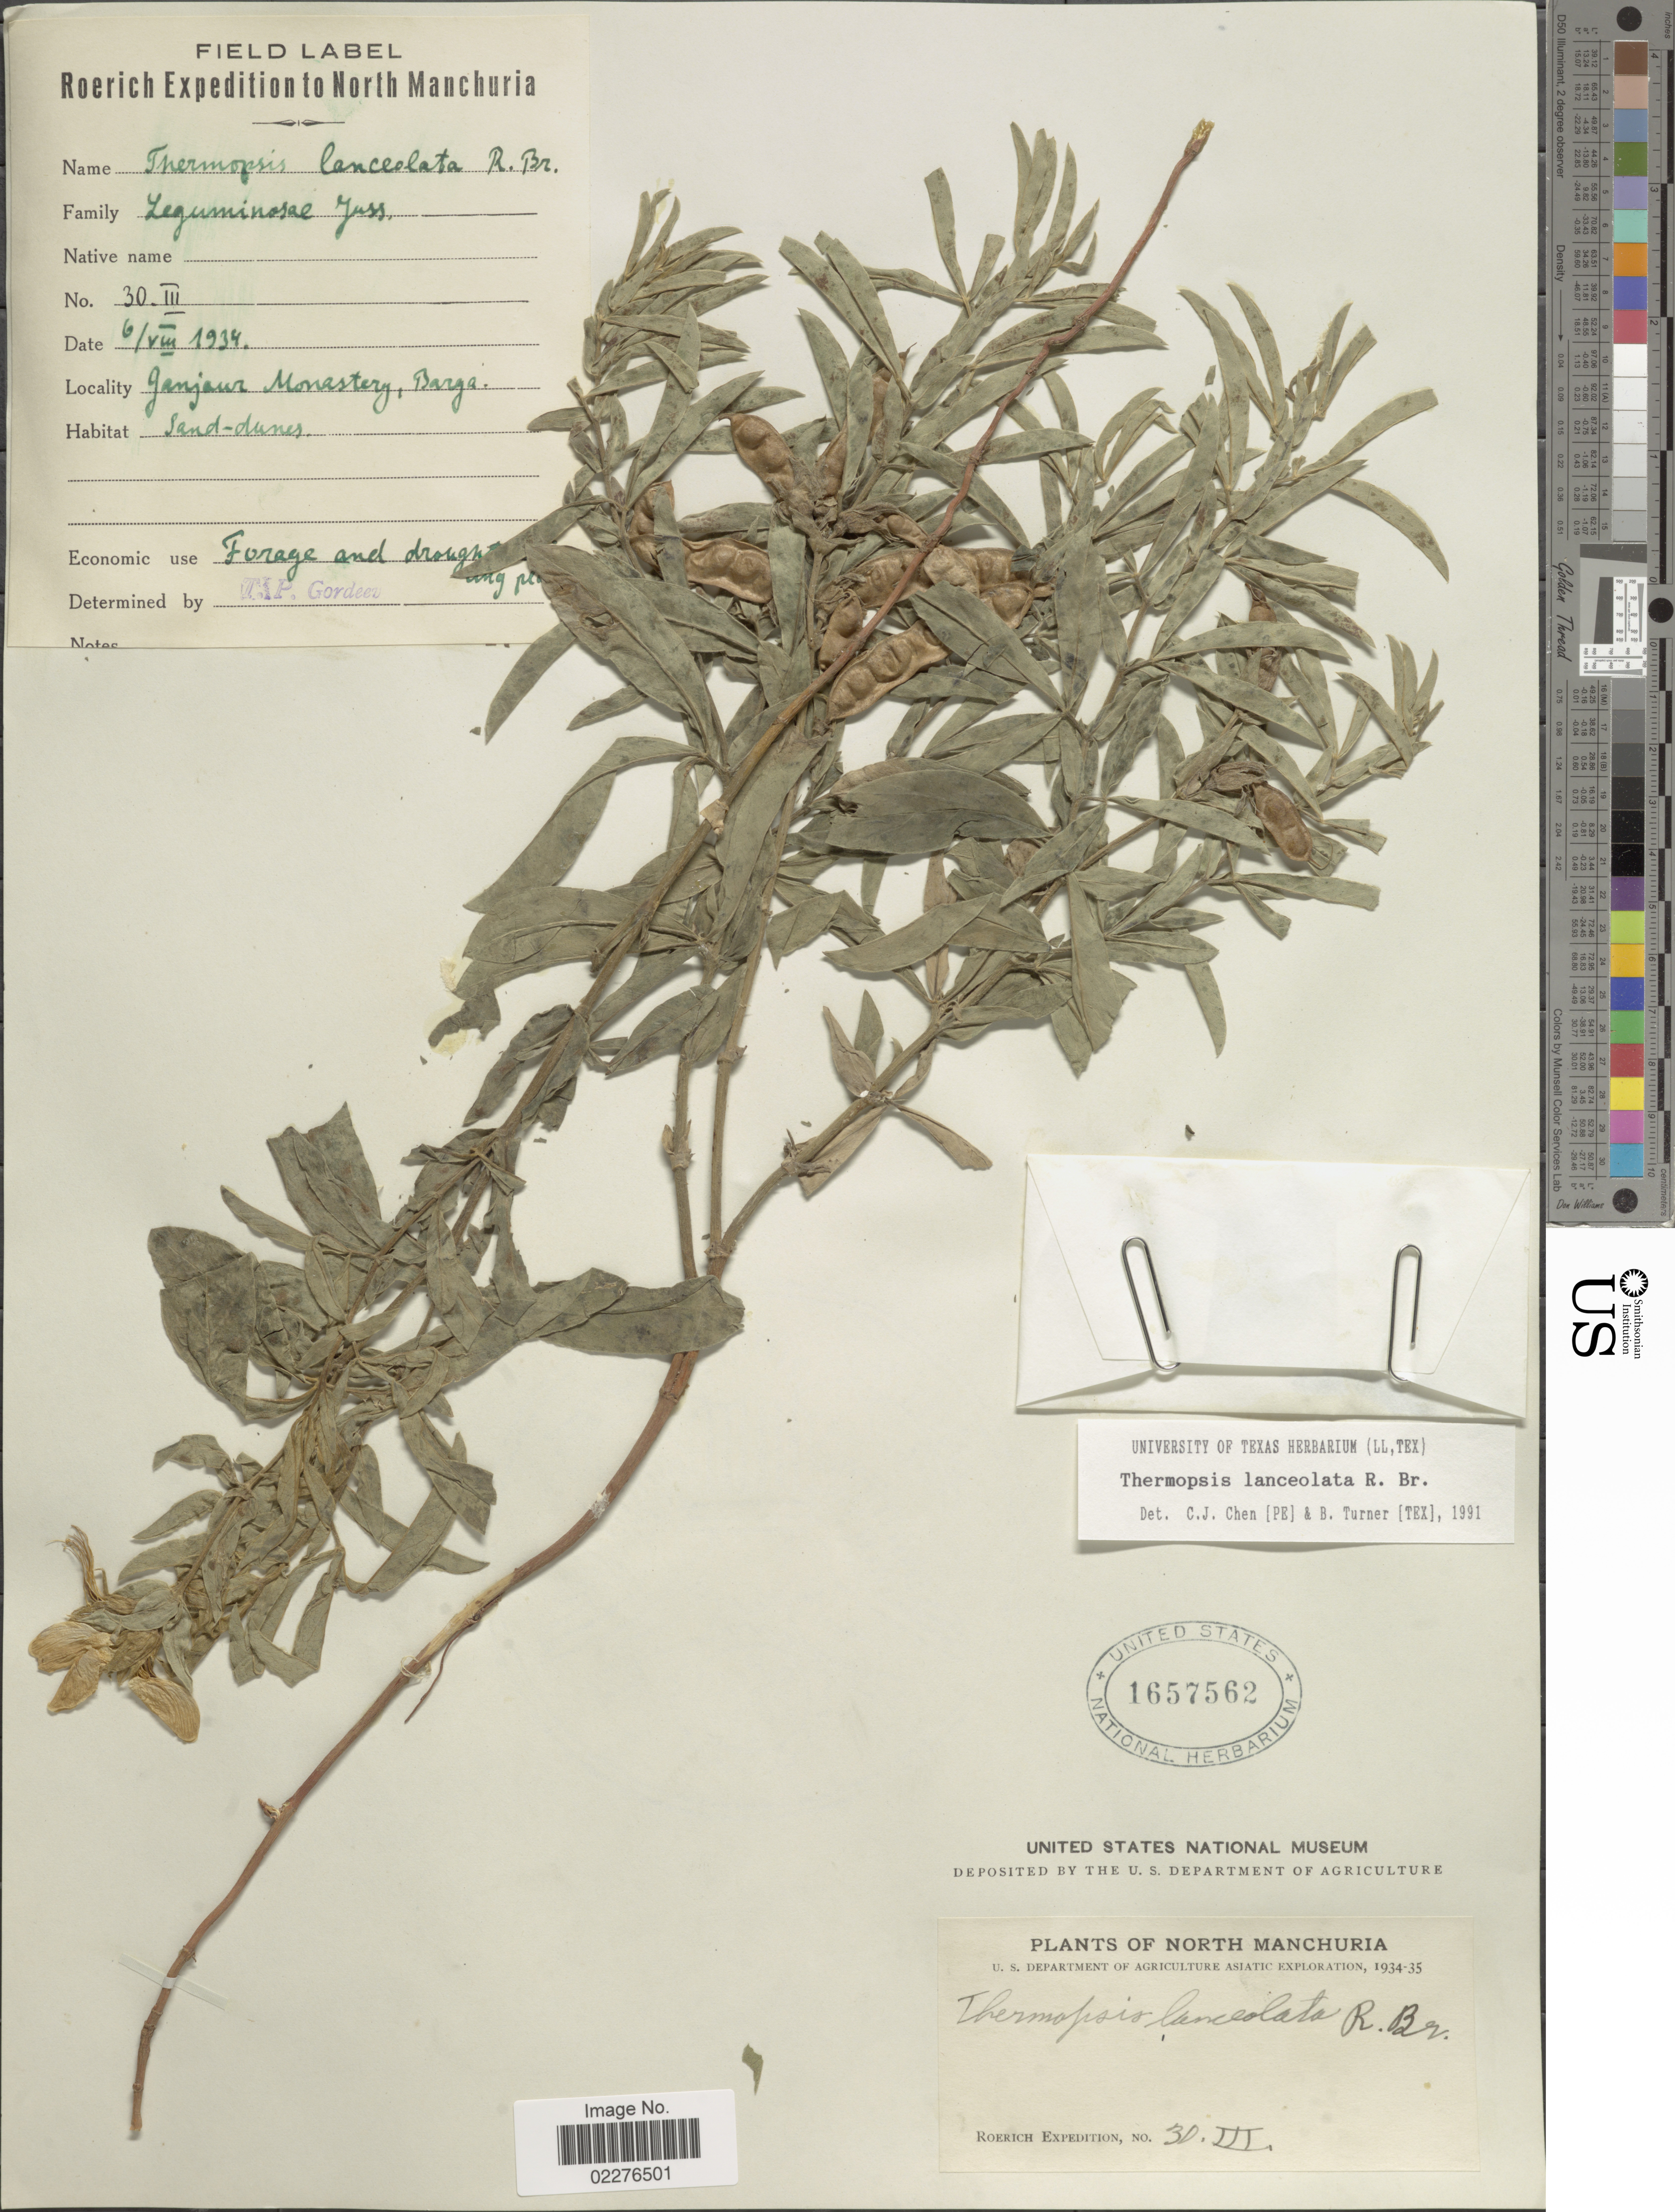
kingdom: Plantae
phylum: Tracheophyta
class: Magnoliopsida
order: Fabales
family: Fabaceae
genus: Thermopsis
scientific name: Thermopsis lanceolata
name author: R. Br.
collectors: Roerich Expedition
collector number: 30. III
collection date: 1934-08-06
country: China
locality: North Manchuria, Ganjaur Monastery, Barga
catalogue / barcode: US 1657562